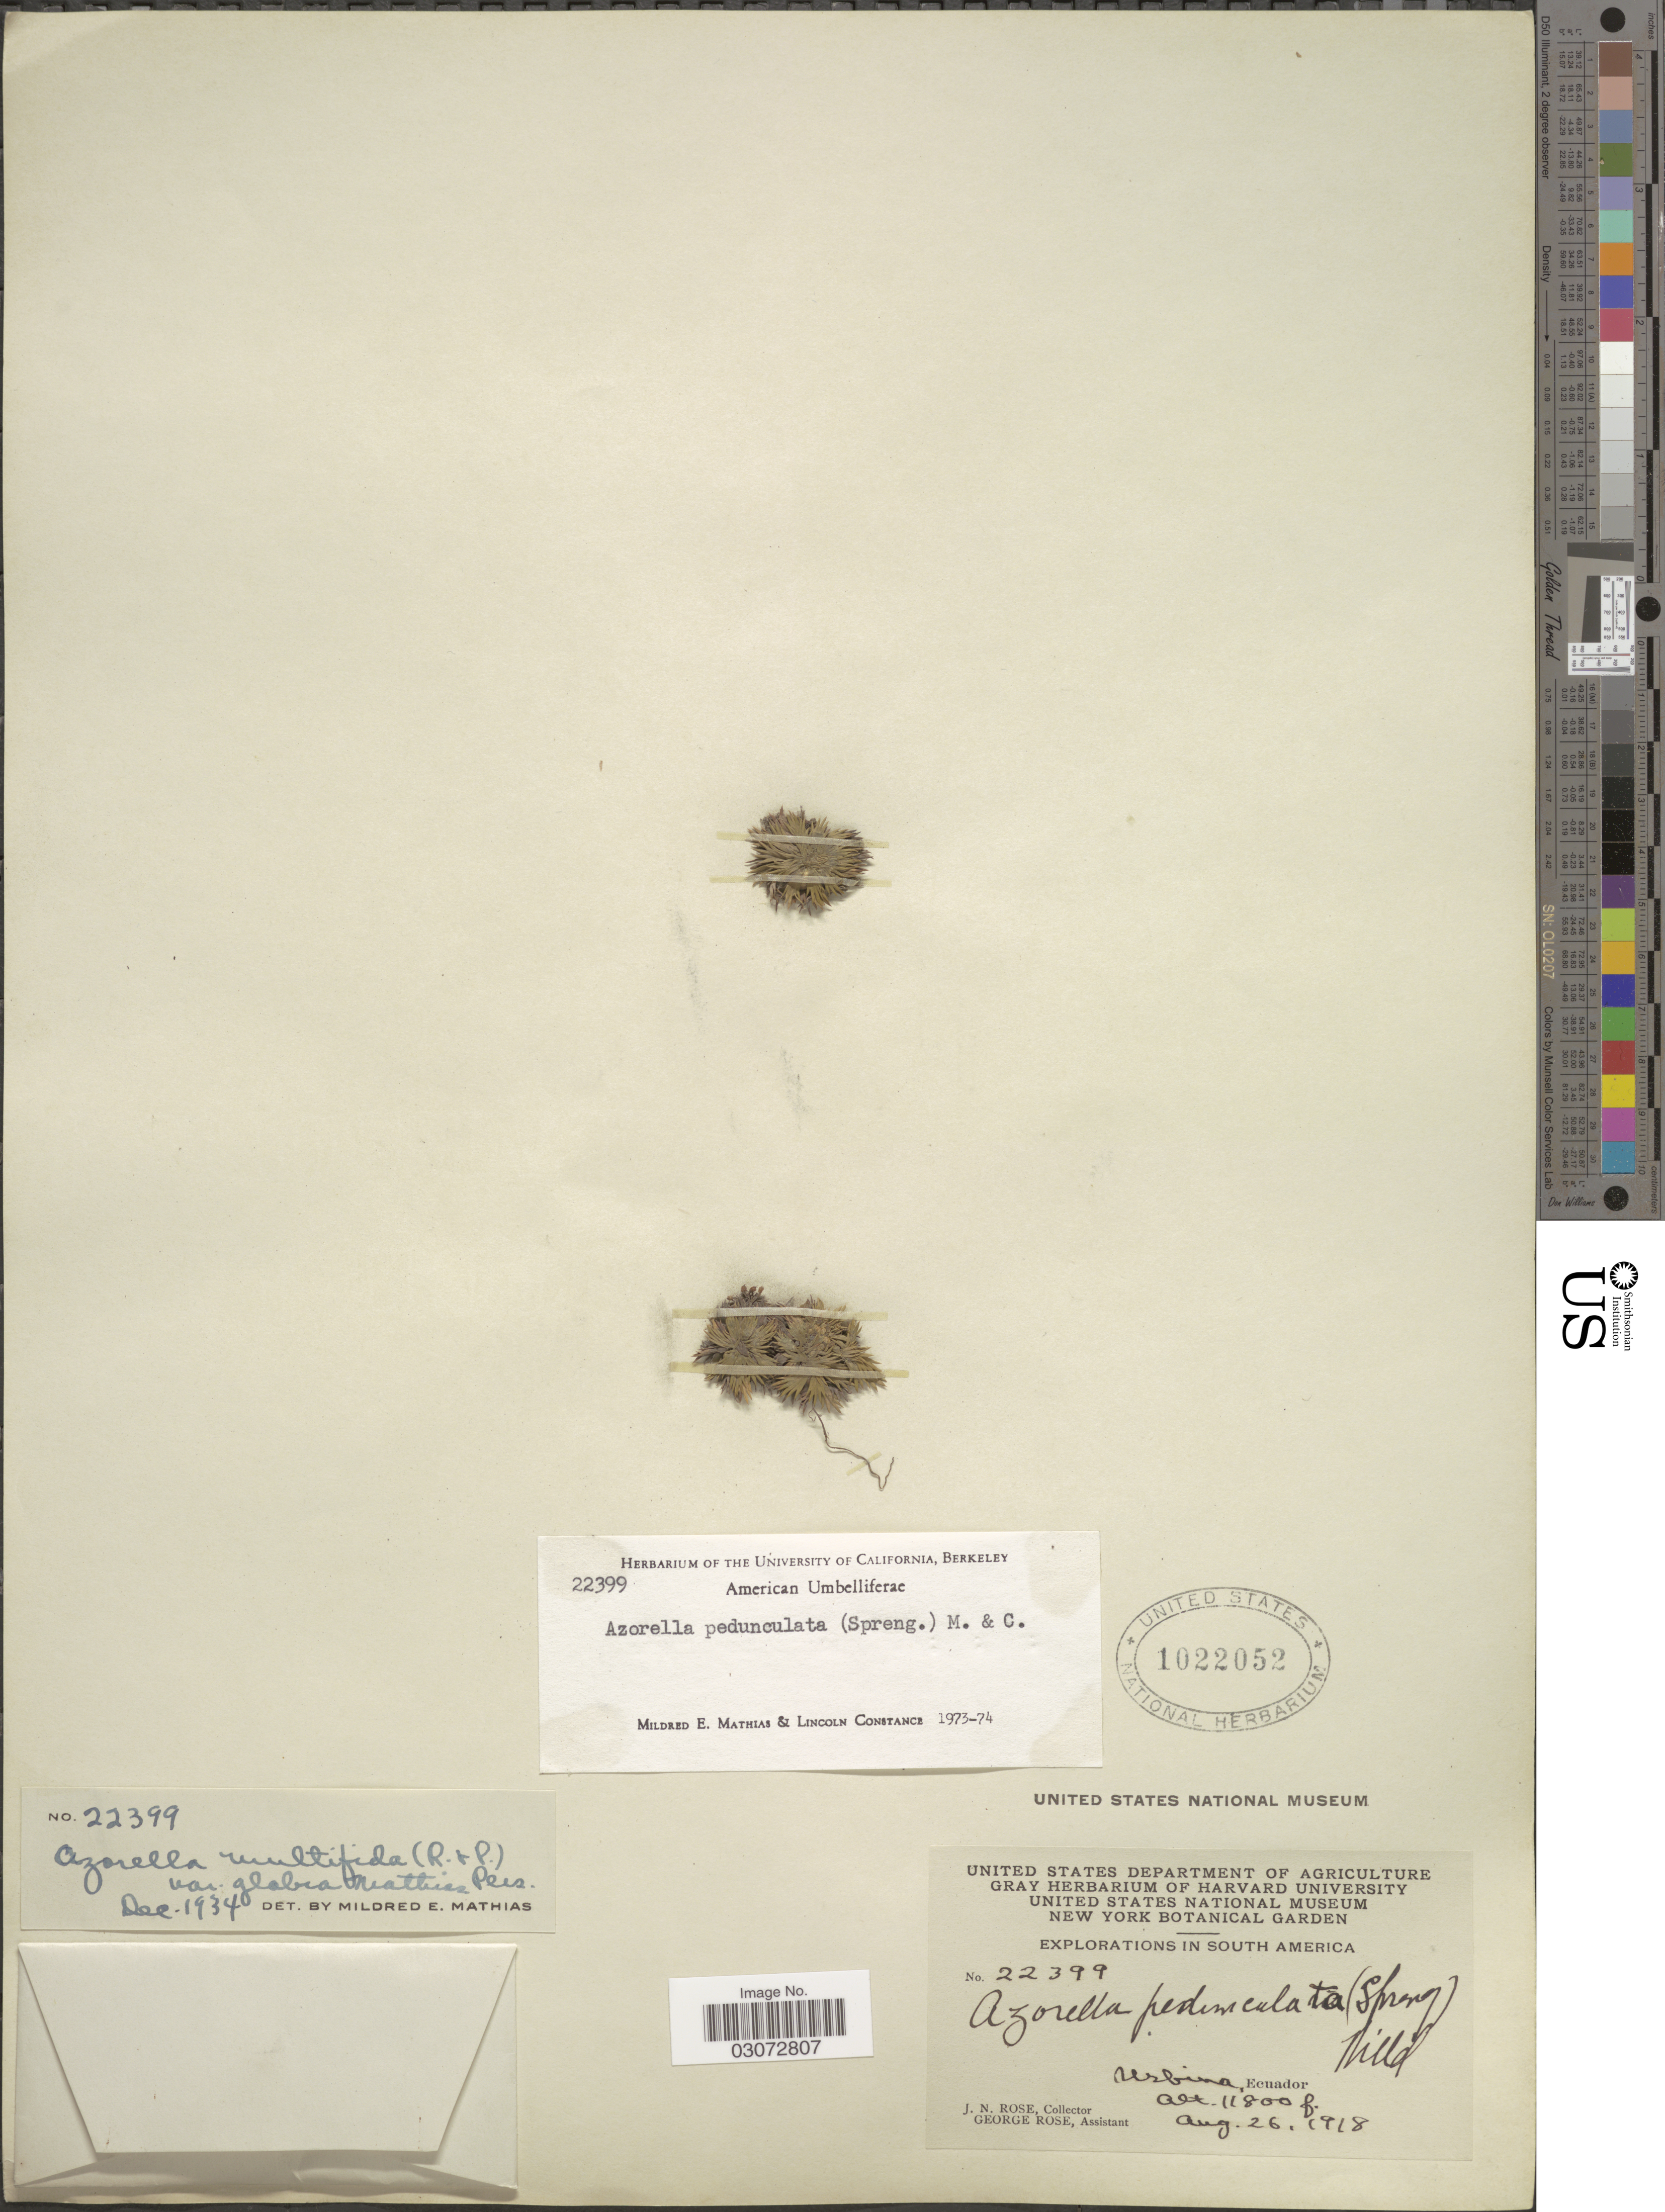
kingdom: Plantae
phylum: Tracheophyta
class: Magnoliopsida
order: Apiales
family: Apiaceae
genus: Azorella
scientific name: Azorella pedunculata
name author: (Spreng.) Mathias & Constance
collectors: J. N. Rose & G. Rose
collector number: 22399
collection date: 1918-08-26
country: Ecuador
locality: Urbina.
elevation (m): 3597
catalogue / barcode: US 1022052